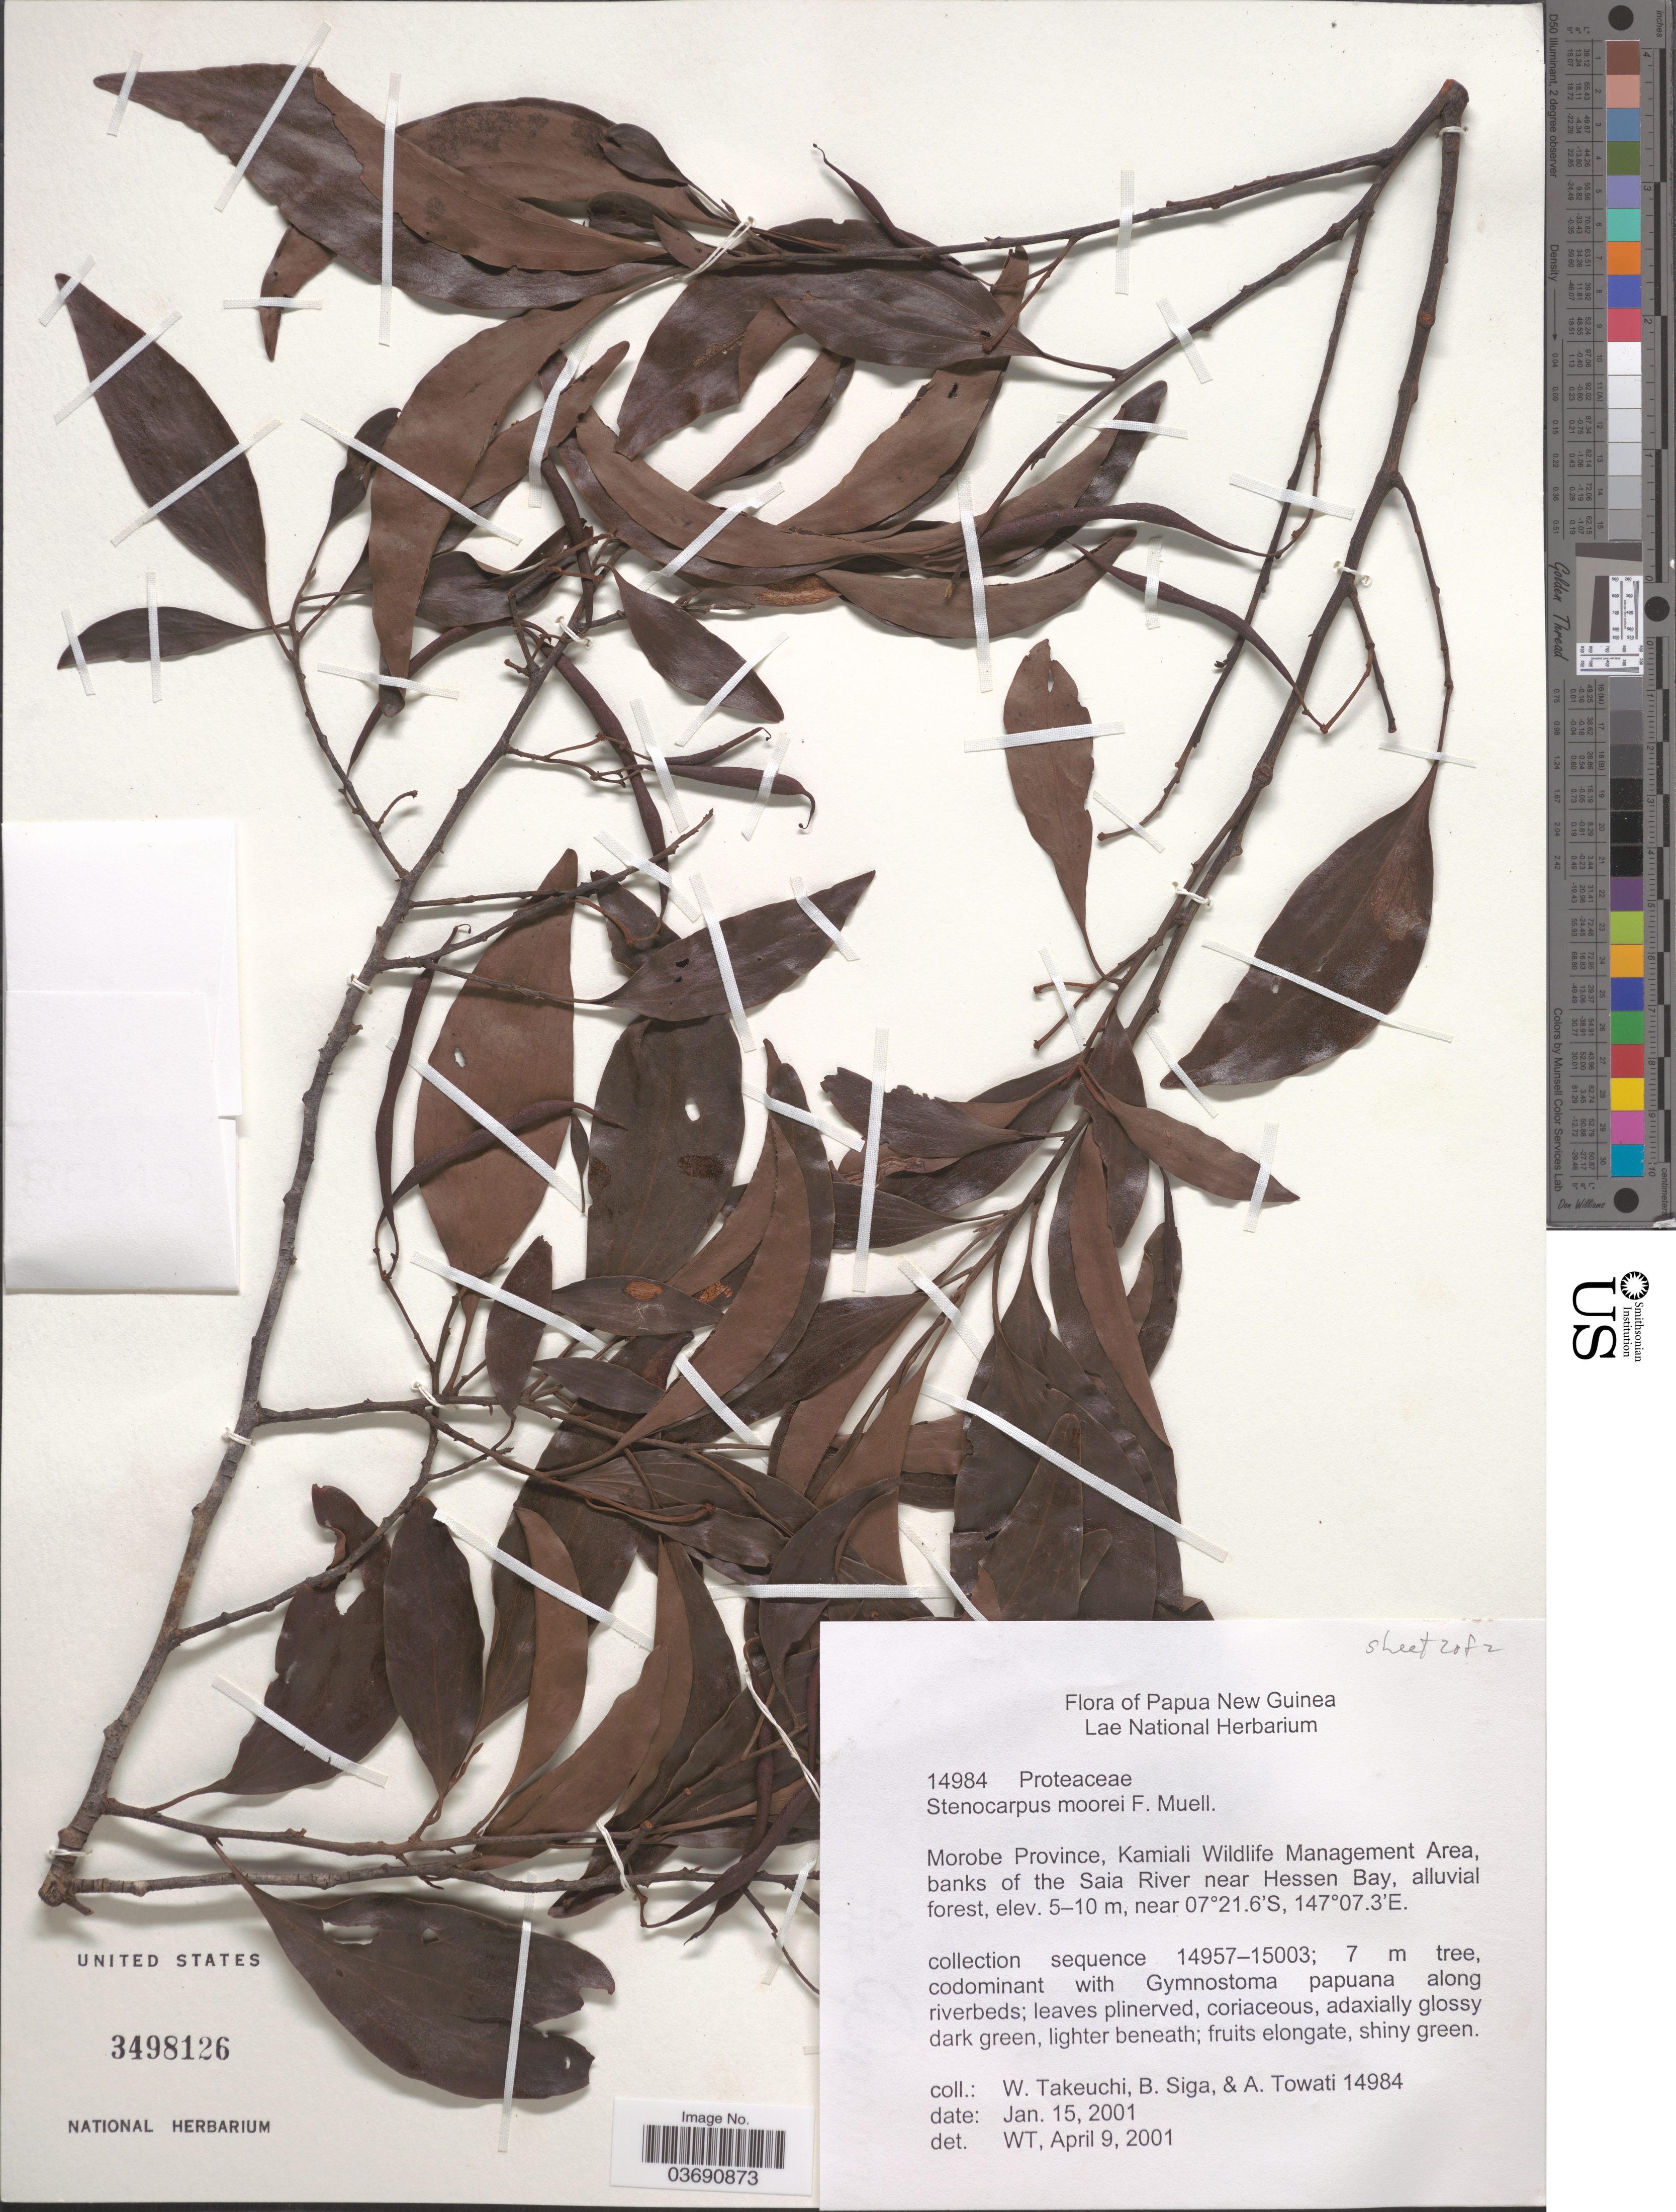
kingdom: Plantae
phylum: Tracheophyta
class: Magnoliopsida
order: Proteales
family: Proteaceae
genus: Stenocarpus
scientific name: Stenocarpus moorei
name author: F. Muell.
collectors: W. Takeuchi, B. Siga & A. Towati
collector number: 14984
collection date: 2001-01-15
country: Papua New Guinea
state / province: Morobe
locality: Kamiali Wildlife Management Area, banks of the Saia River near Hessen Bay, alluvial forest.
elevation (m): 5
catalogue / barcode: US 3498126